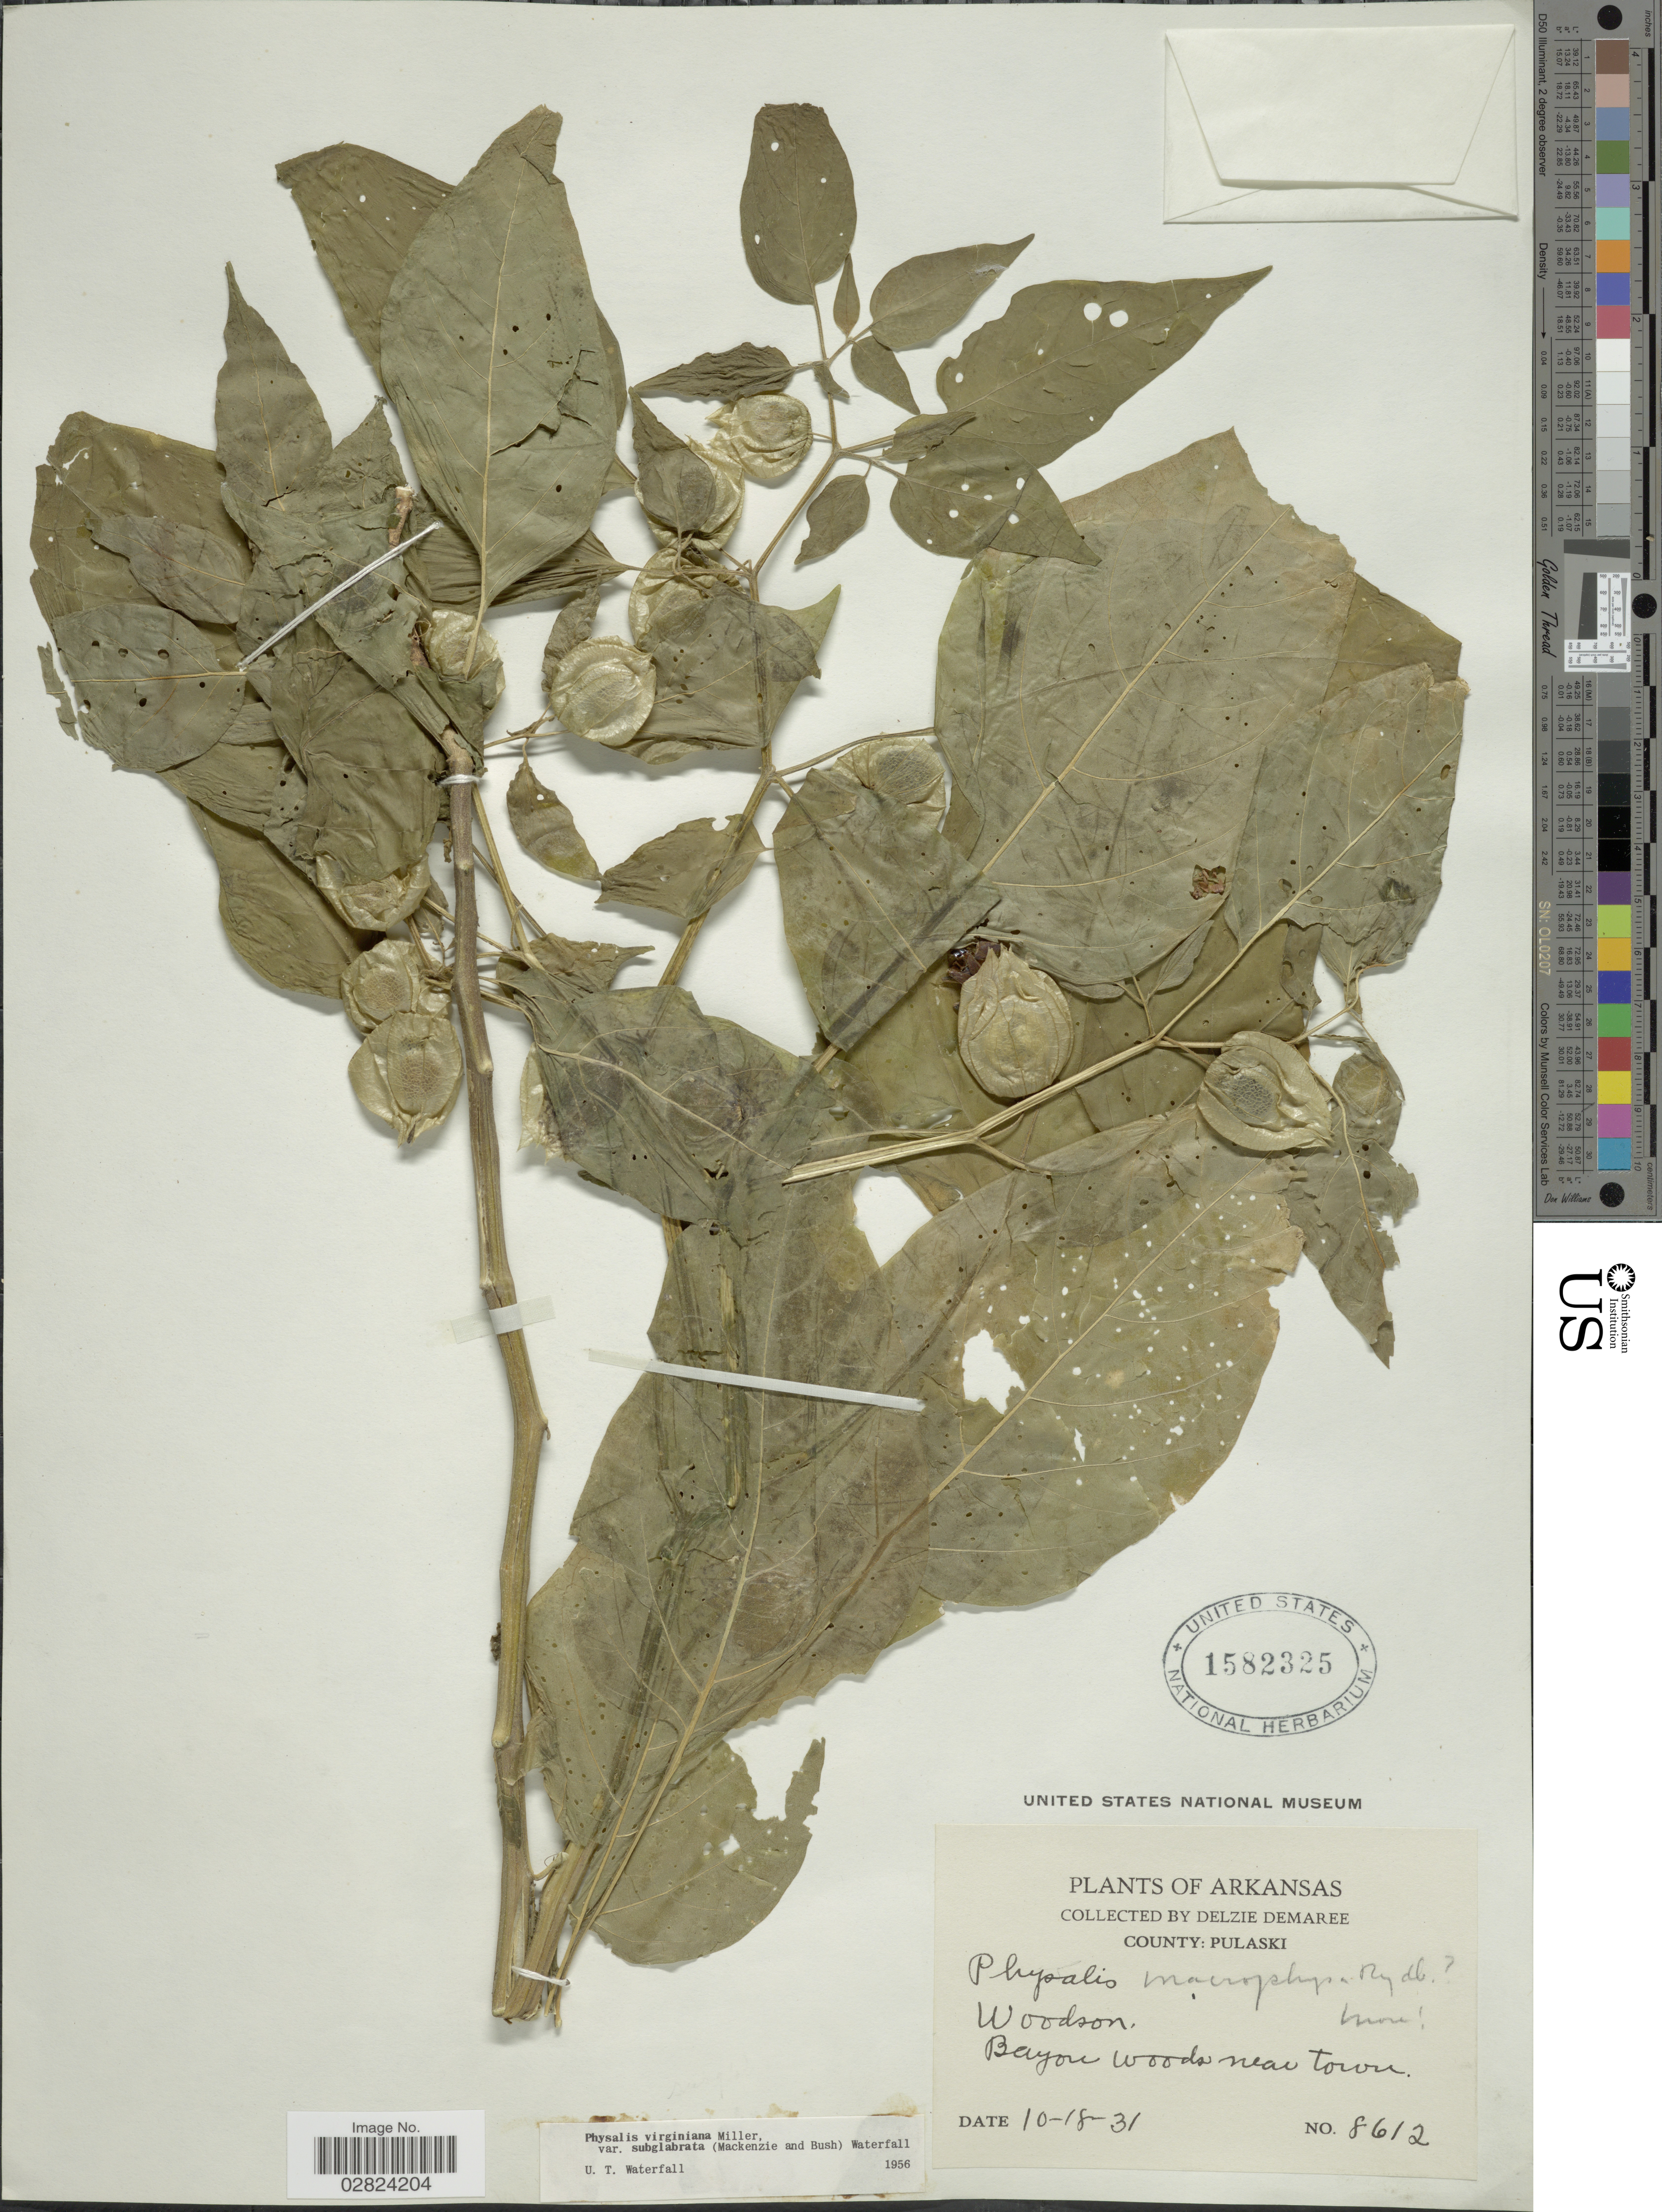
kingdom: Plantae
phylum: Tracheophyta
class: Magnoliopsida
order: Solanales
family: Solanaceae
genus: Physalis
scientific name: Physalis subglabrata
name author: Mack. & Bush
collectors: D. Demaree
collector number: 8612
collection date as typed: Transcribed d/m/y: 18/10/31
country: United States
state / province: Arkansas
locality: County: Pulaski. Woodson. Bayon woods near town.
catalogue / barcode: US 1582325